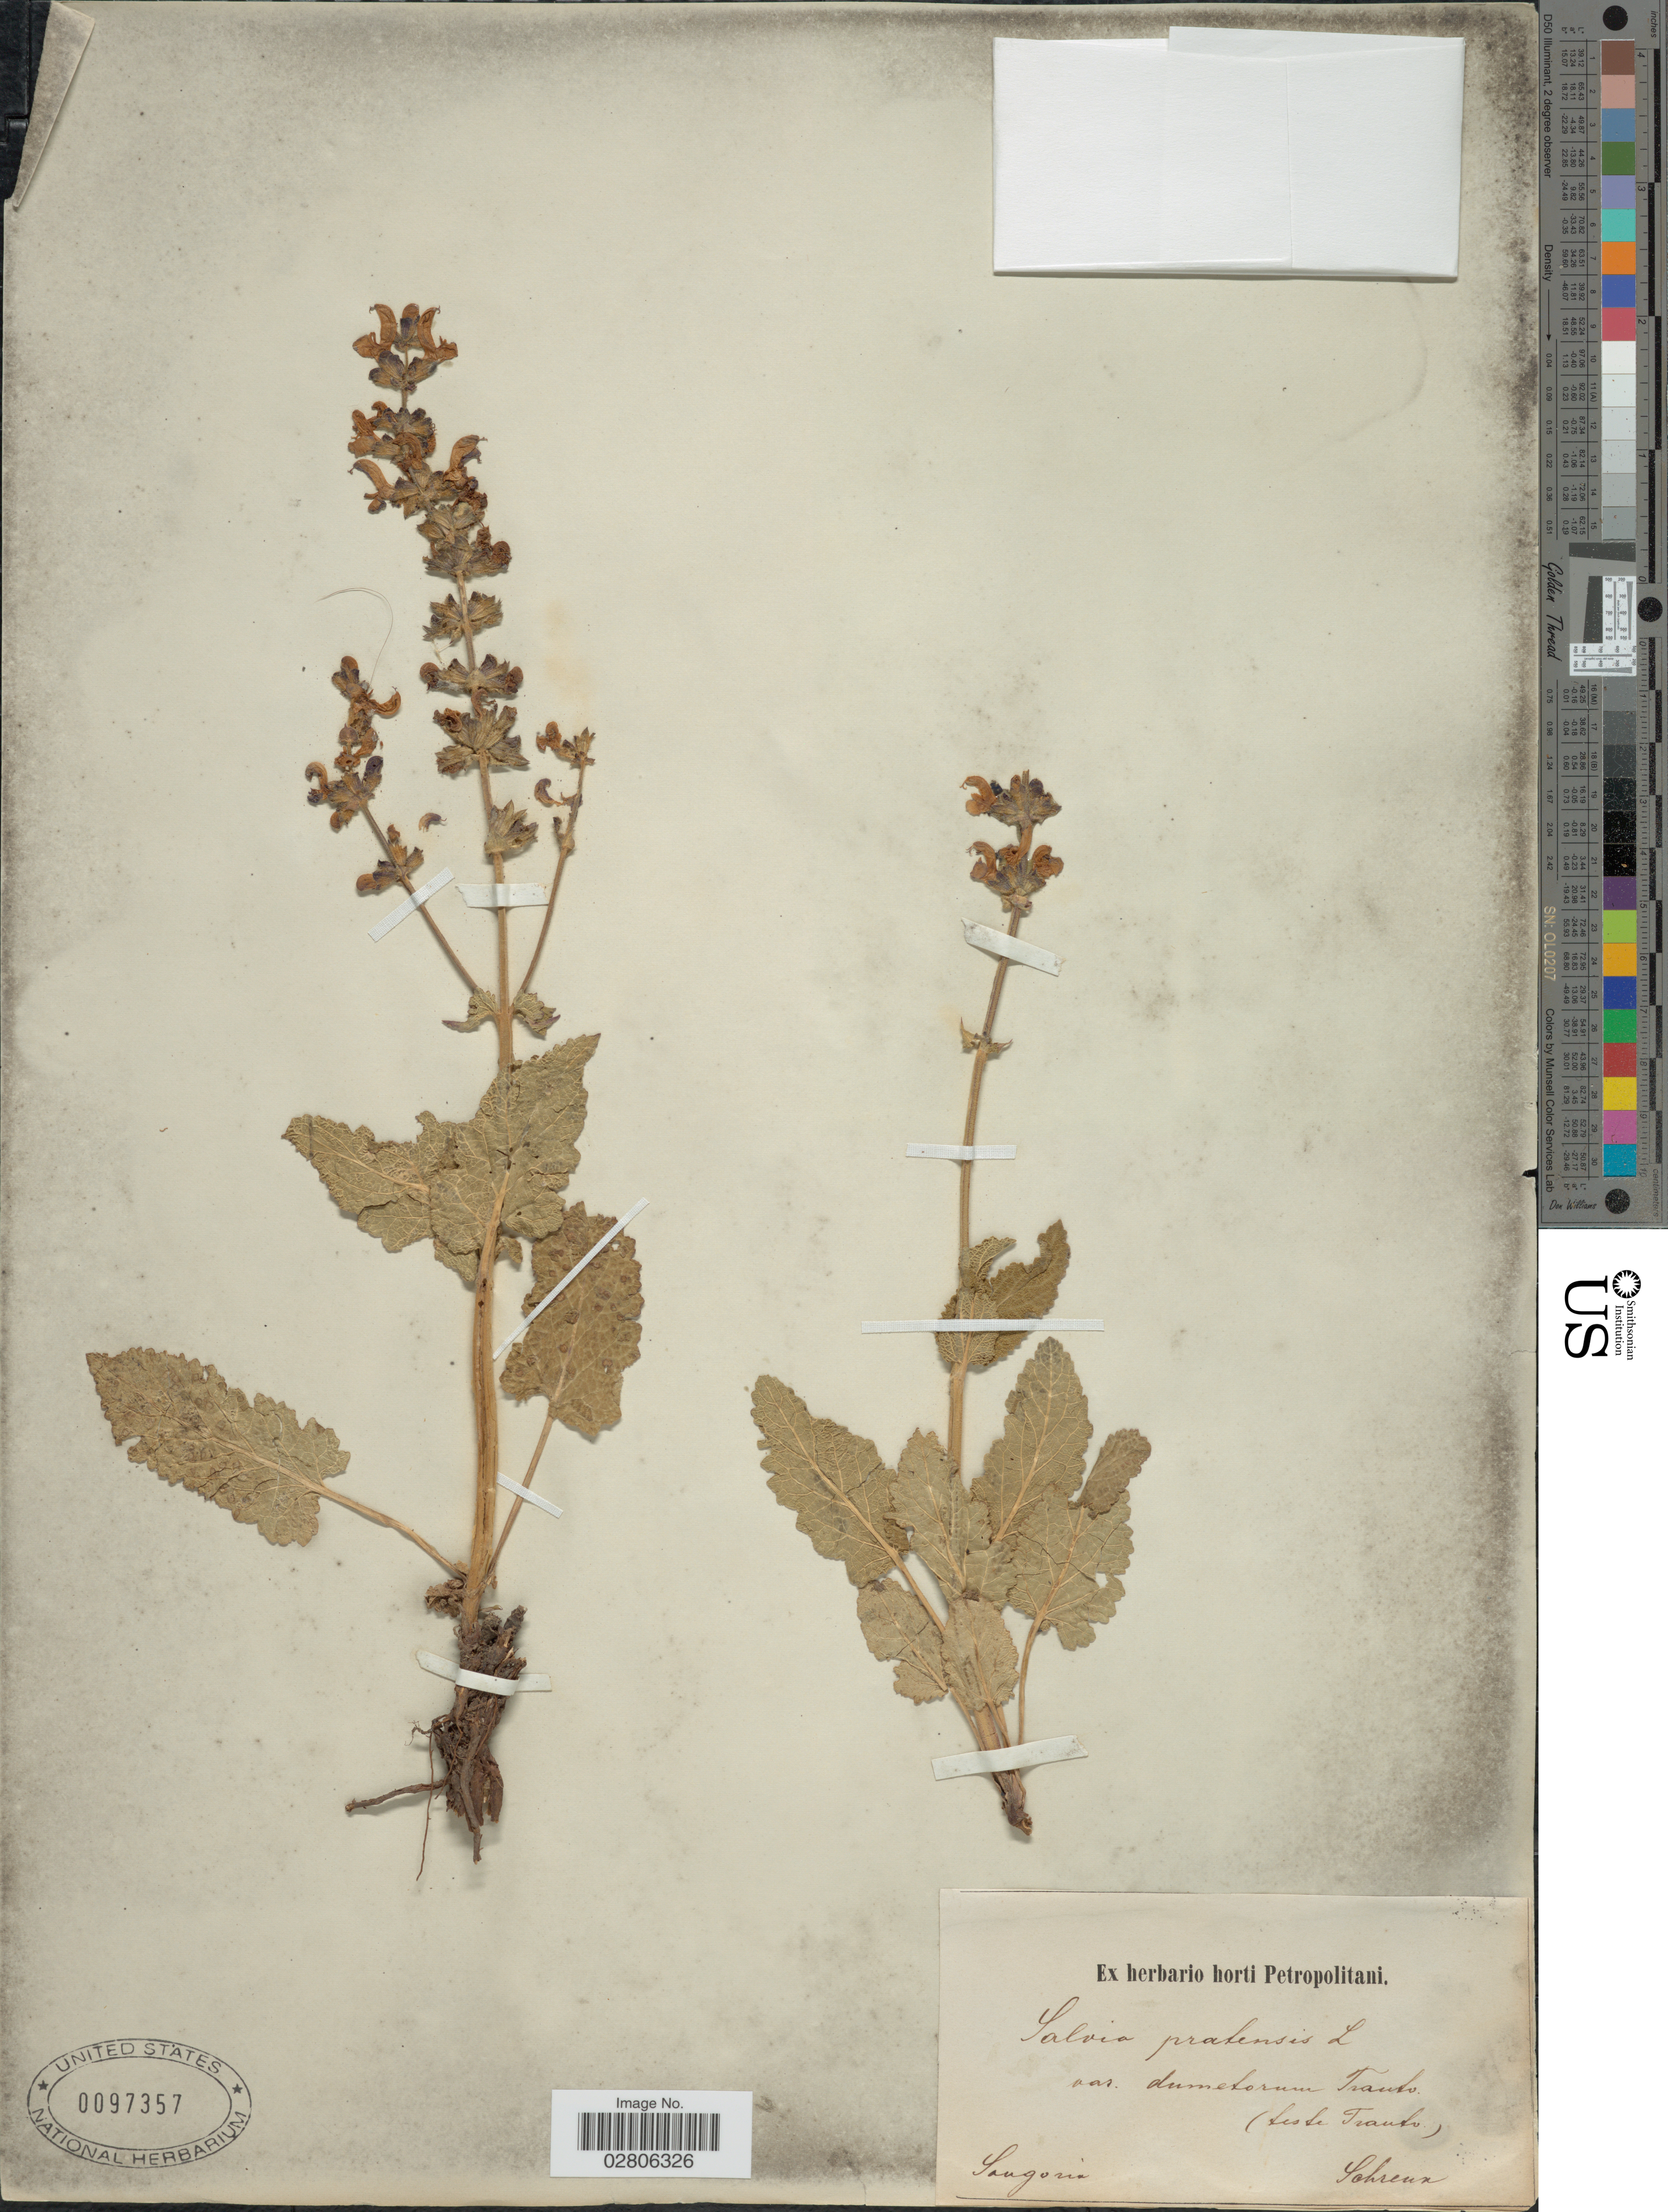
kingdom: Plantae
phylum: Tracheophyta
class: Magnoliopsida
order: Lamiales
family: Lamiaceae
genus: Salvia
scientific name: Salvia pratensis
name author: L.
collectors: -- Sohati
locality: Sangoria.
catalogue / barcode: US 97357